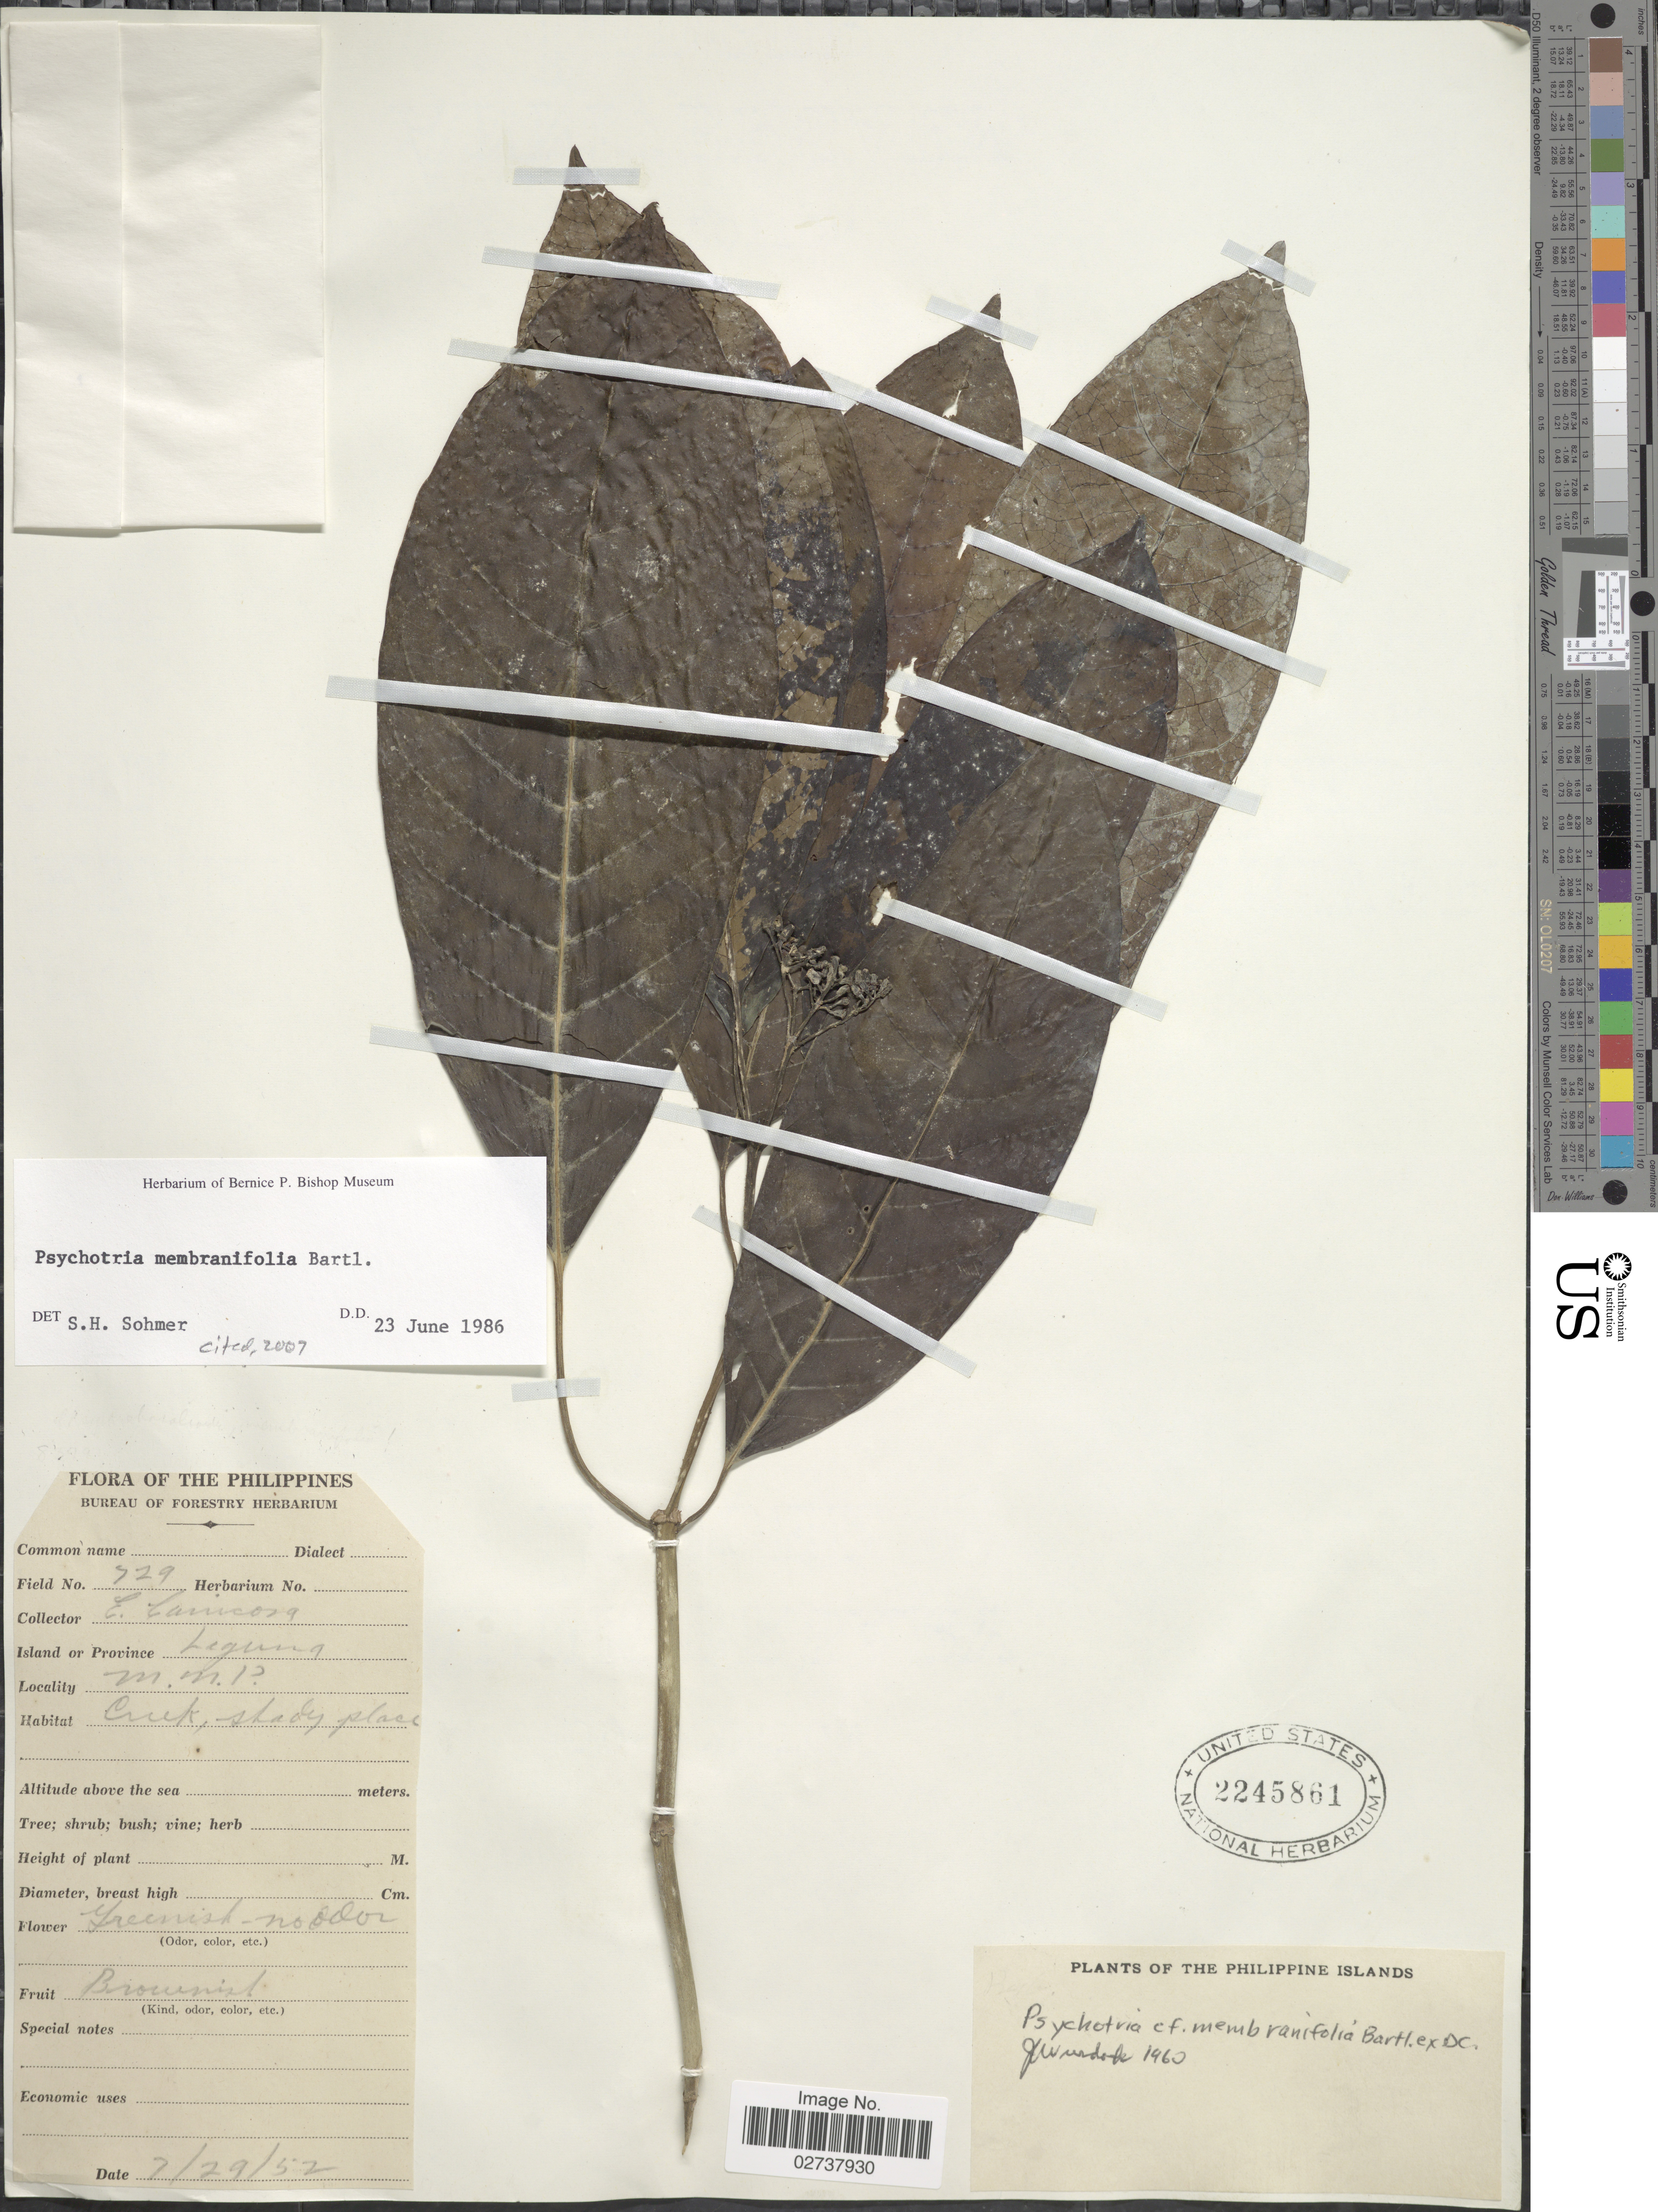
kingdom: Plantae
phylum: Tracheophyta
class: Magnoliopsida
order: Gentianales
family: Rubiaceae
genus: Psychotria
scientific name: Psychotria membranifolia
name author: Bartl. ex A. DC.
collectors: E. Canicosa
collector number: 729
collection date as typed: Transcribed d/m/y: 29/7/52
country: Philippines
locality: Island or Province Laguna. M.M.I. [unsure placement] Creek.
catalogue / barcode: US 2245861